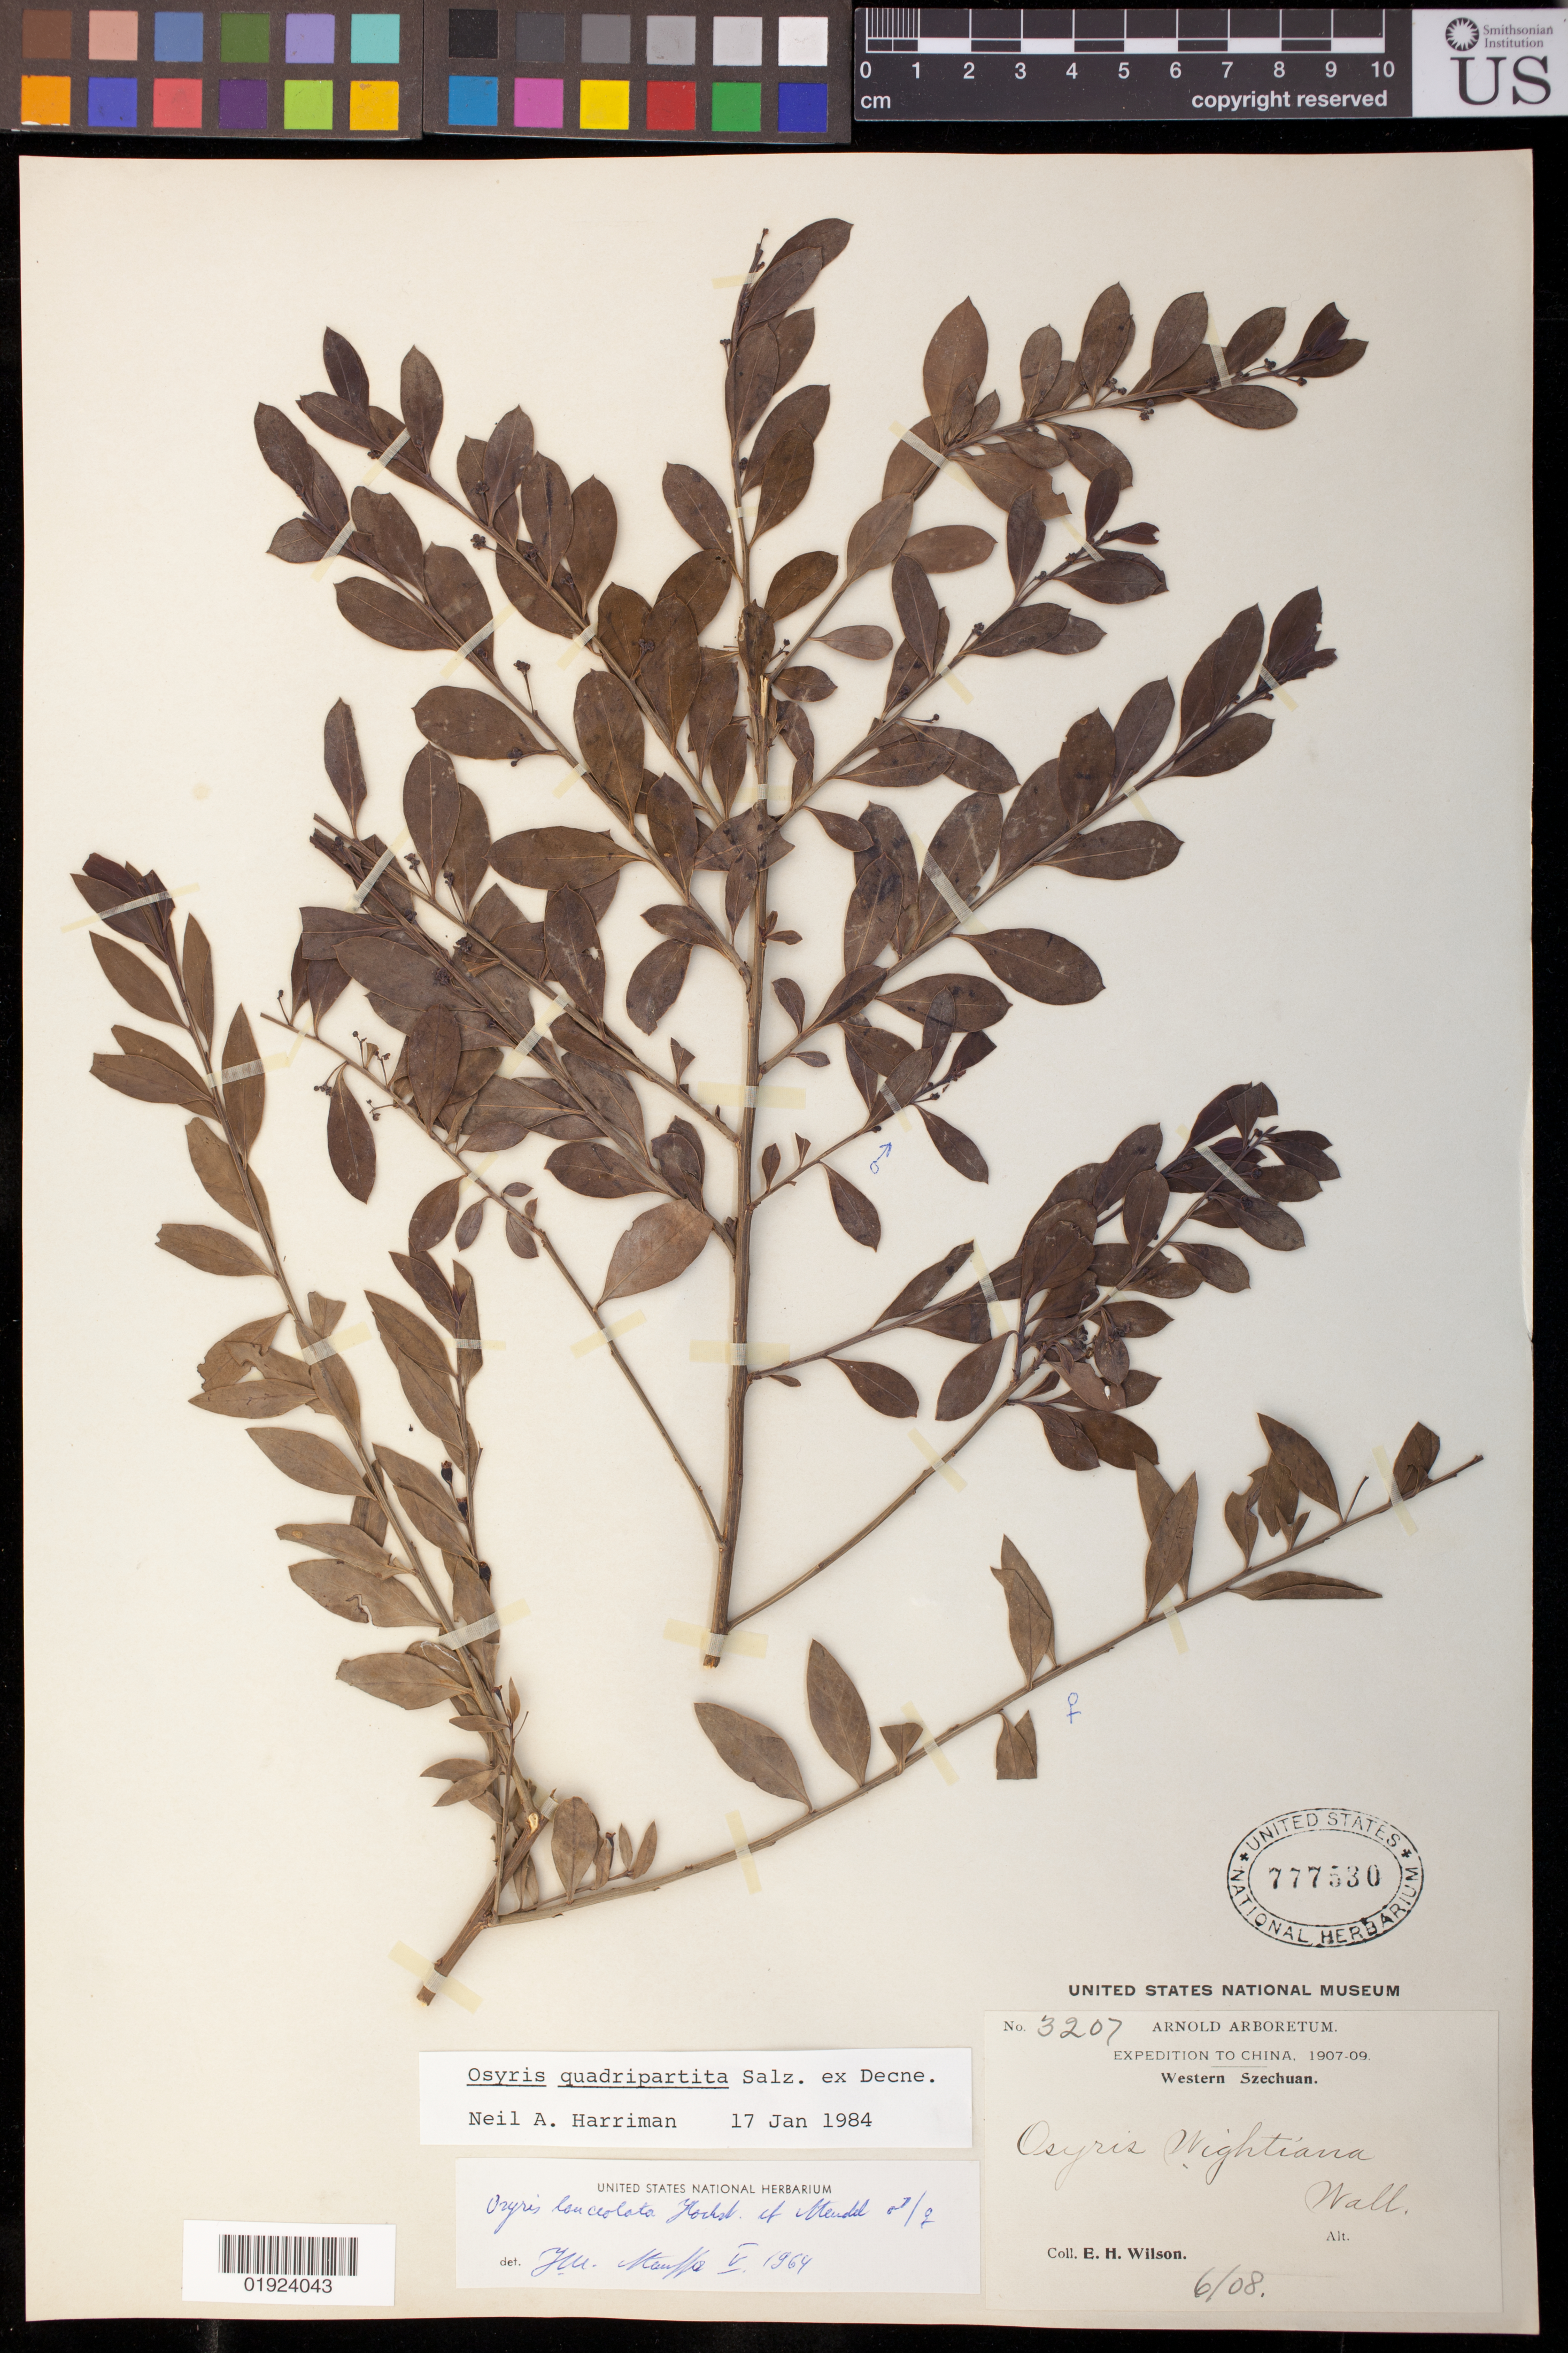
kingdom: Plantae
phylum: Tracheophyta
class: Magnoliopsida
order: Santalales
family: Santalaceae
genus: Osyris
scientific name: Osyris quadripartita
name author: Salzm. ex Decne.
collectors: E. H. Wilson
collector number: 3207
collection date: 1908-06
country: China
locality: Western Szechuan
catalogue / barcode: US 777530